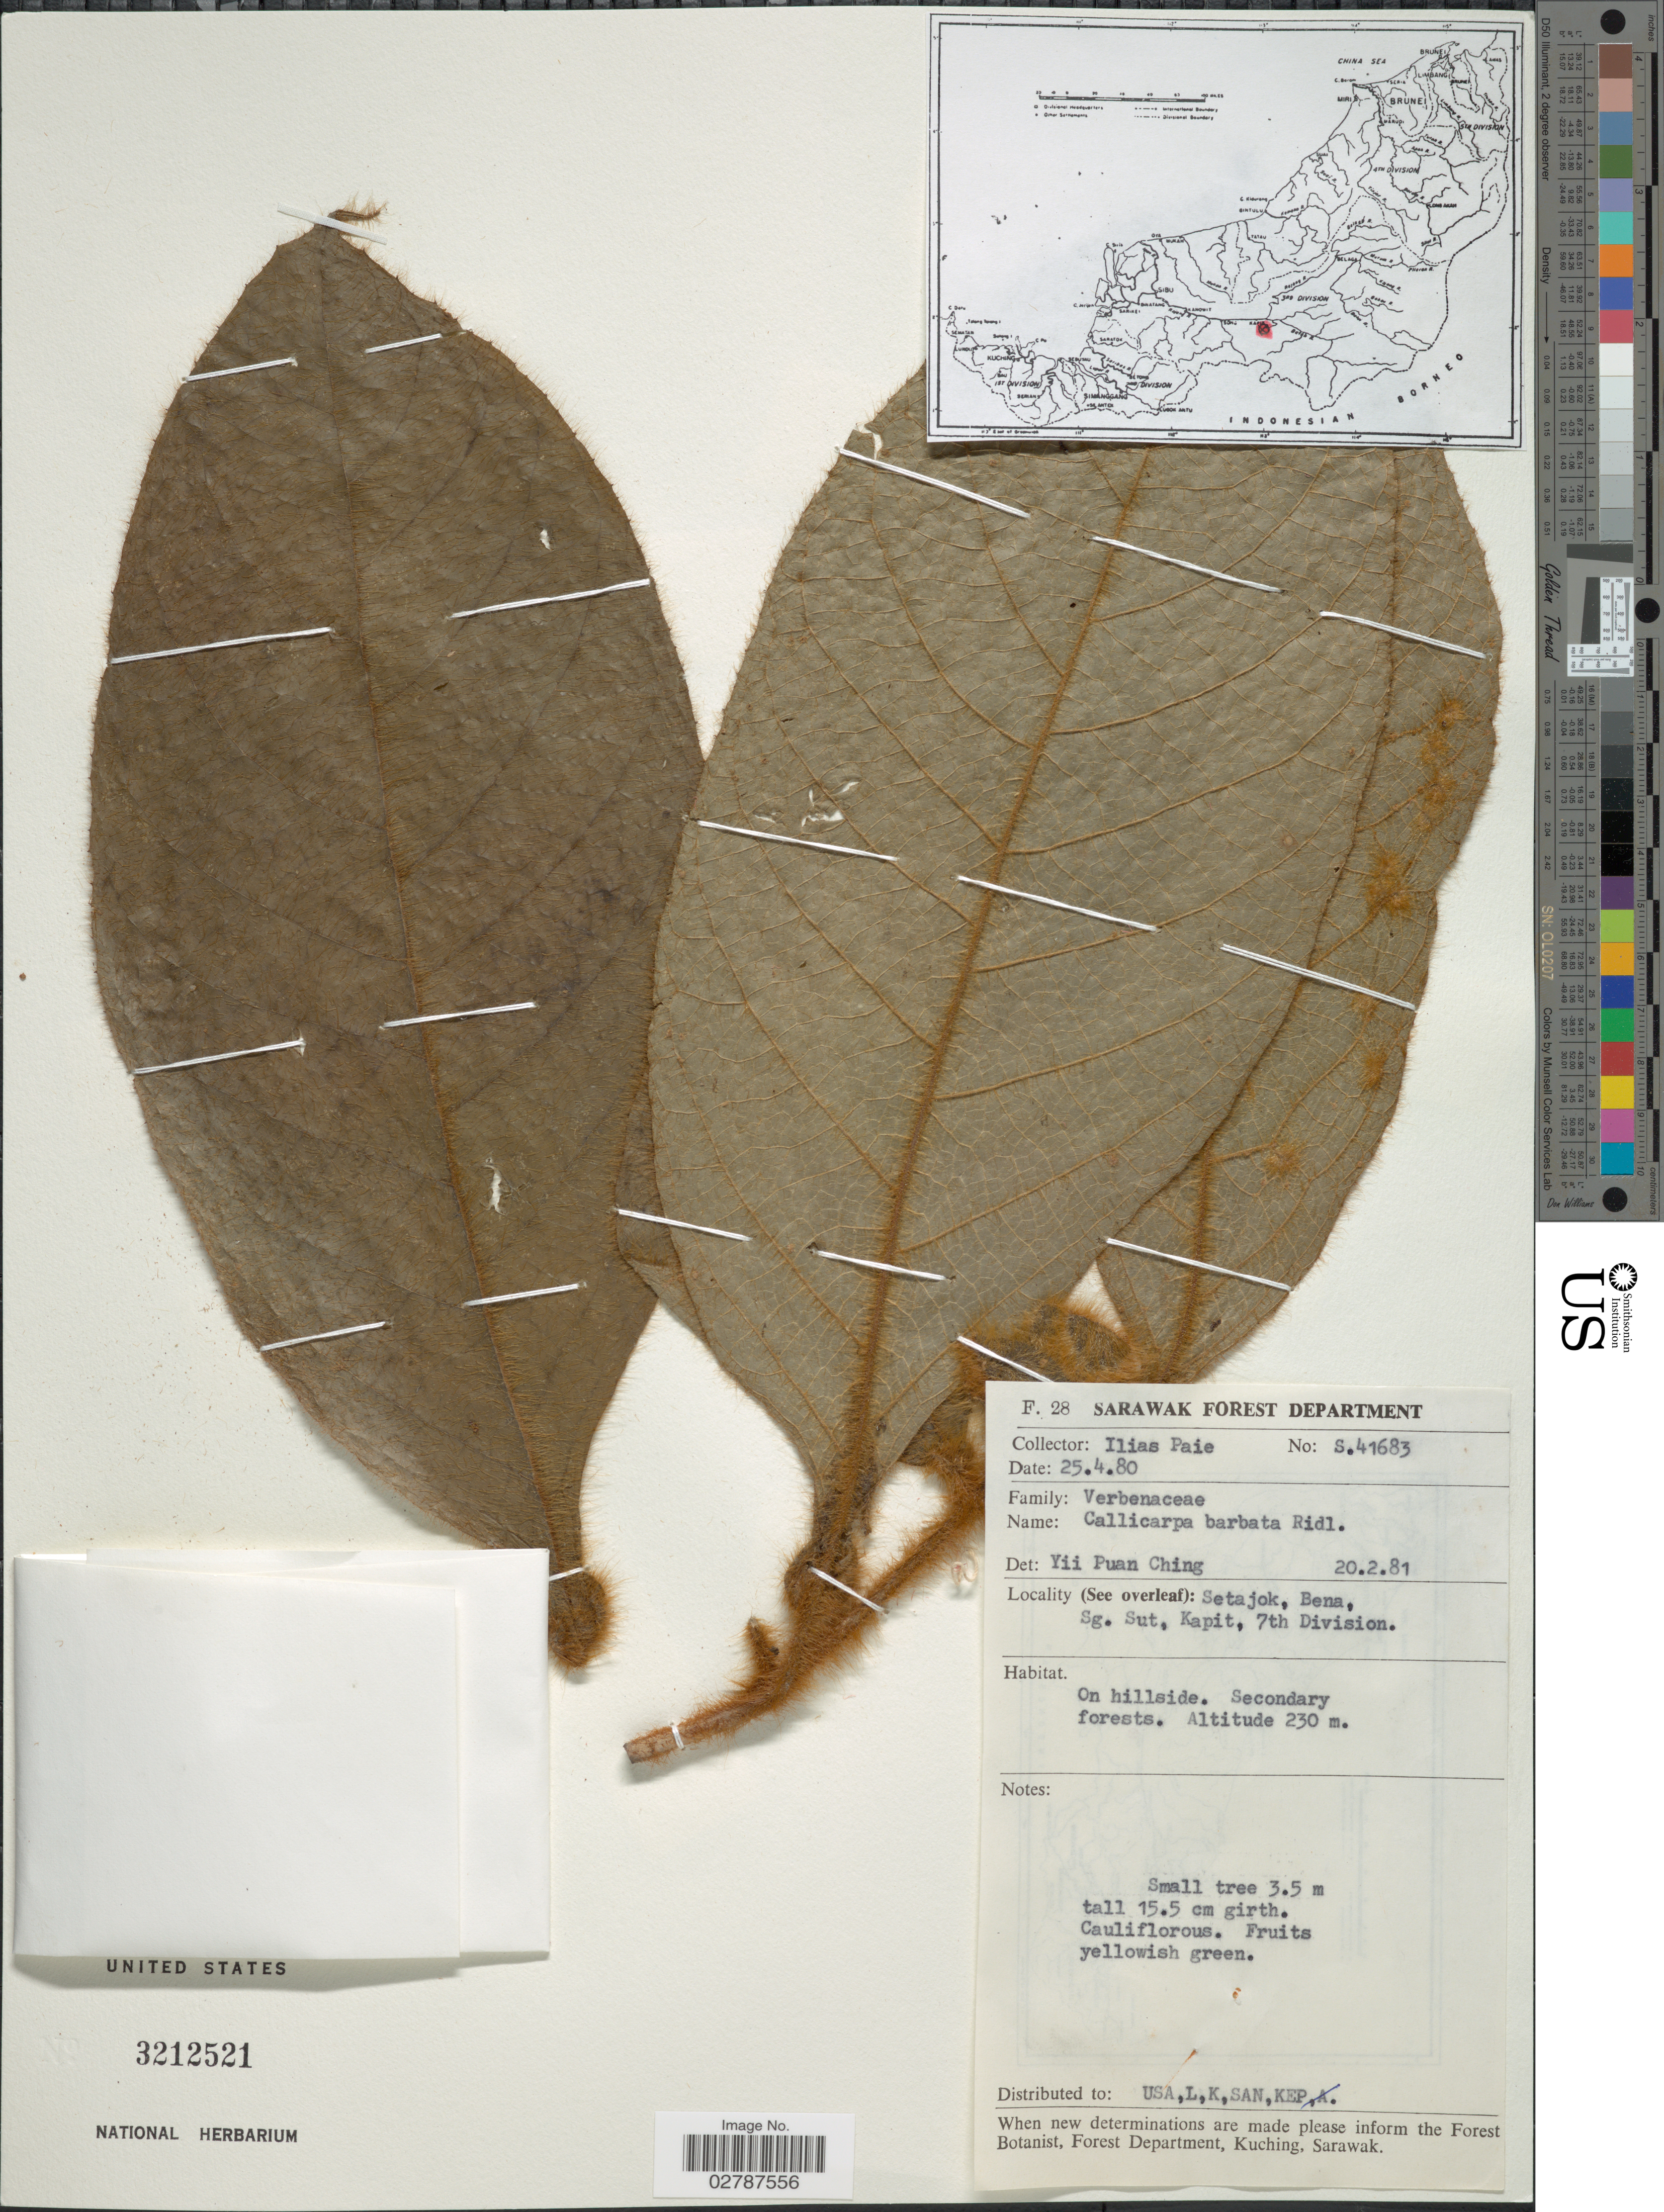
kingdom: Plantae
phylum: Tracheophyta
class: Magnoliopsida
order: Lamiales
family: Lamiaceae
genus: Callicarpa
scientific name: Callicarpa barbata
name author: Ridl.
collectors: I. bin Paie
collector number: S41683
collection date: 1980-04-25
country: Malaysia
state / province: Sarawak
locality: Setajok, Bena, Sg. Sut, Kapit, 7th Division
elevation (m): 230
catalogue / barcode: US 3212521